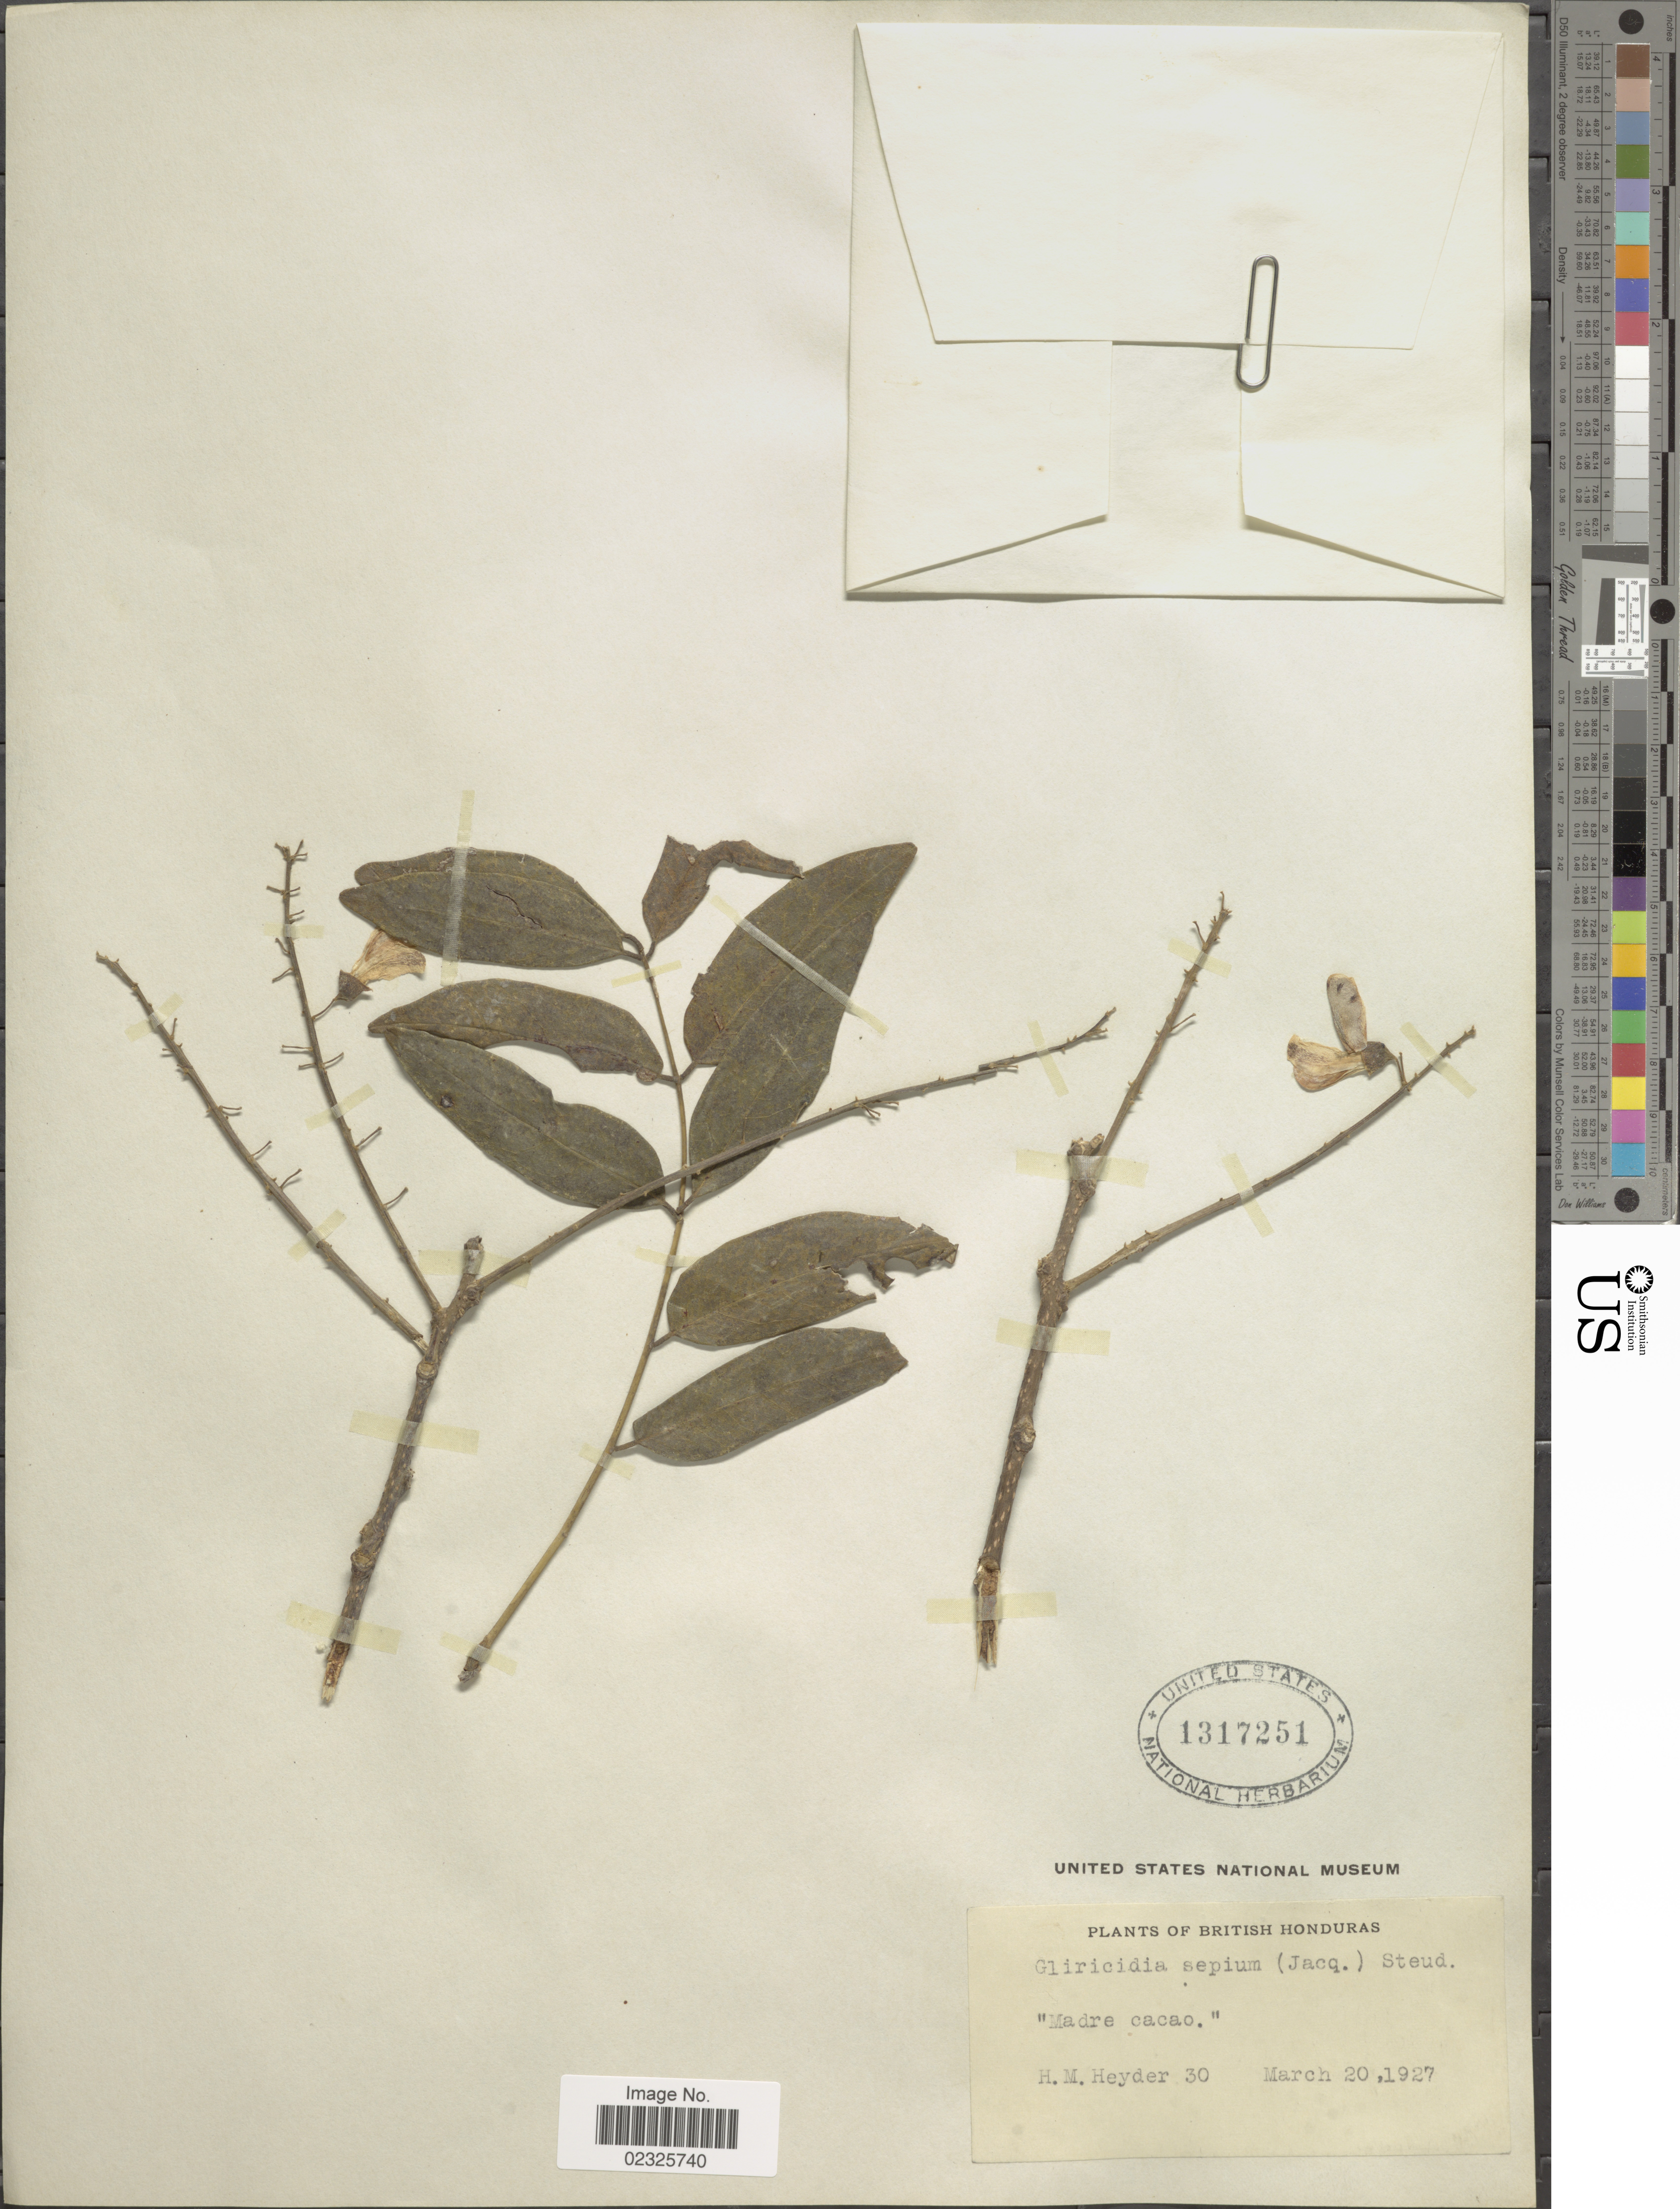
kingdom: Plantae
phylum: Tracheophyta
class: Magnoliopsida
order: Fabales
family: Fabaceae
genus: Gliricidia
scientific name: Gliricidia sepium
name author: (Jacq.) Kunth ex Walp.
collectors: H. Heyder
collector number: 30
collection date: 1927-03-20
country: Belize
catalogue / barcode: US 1317251